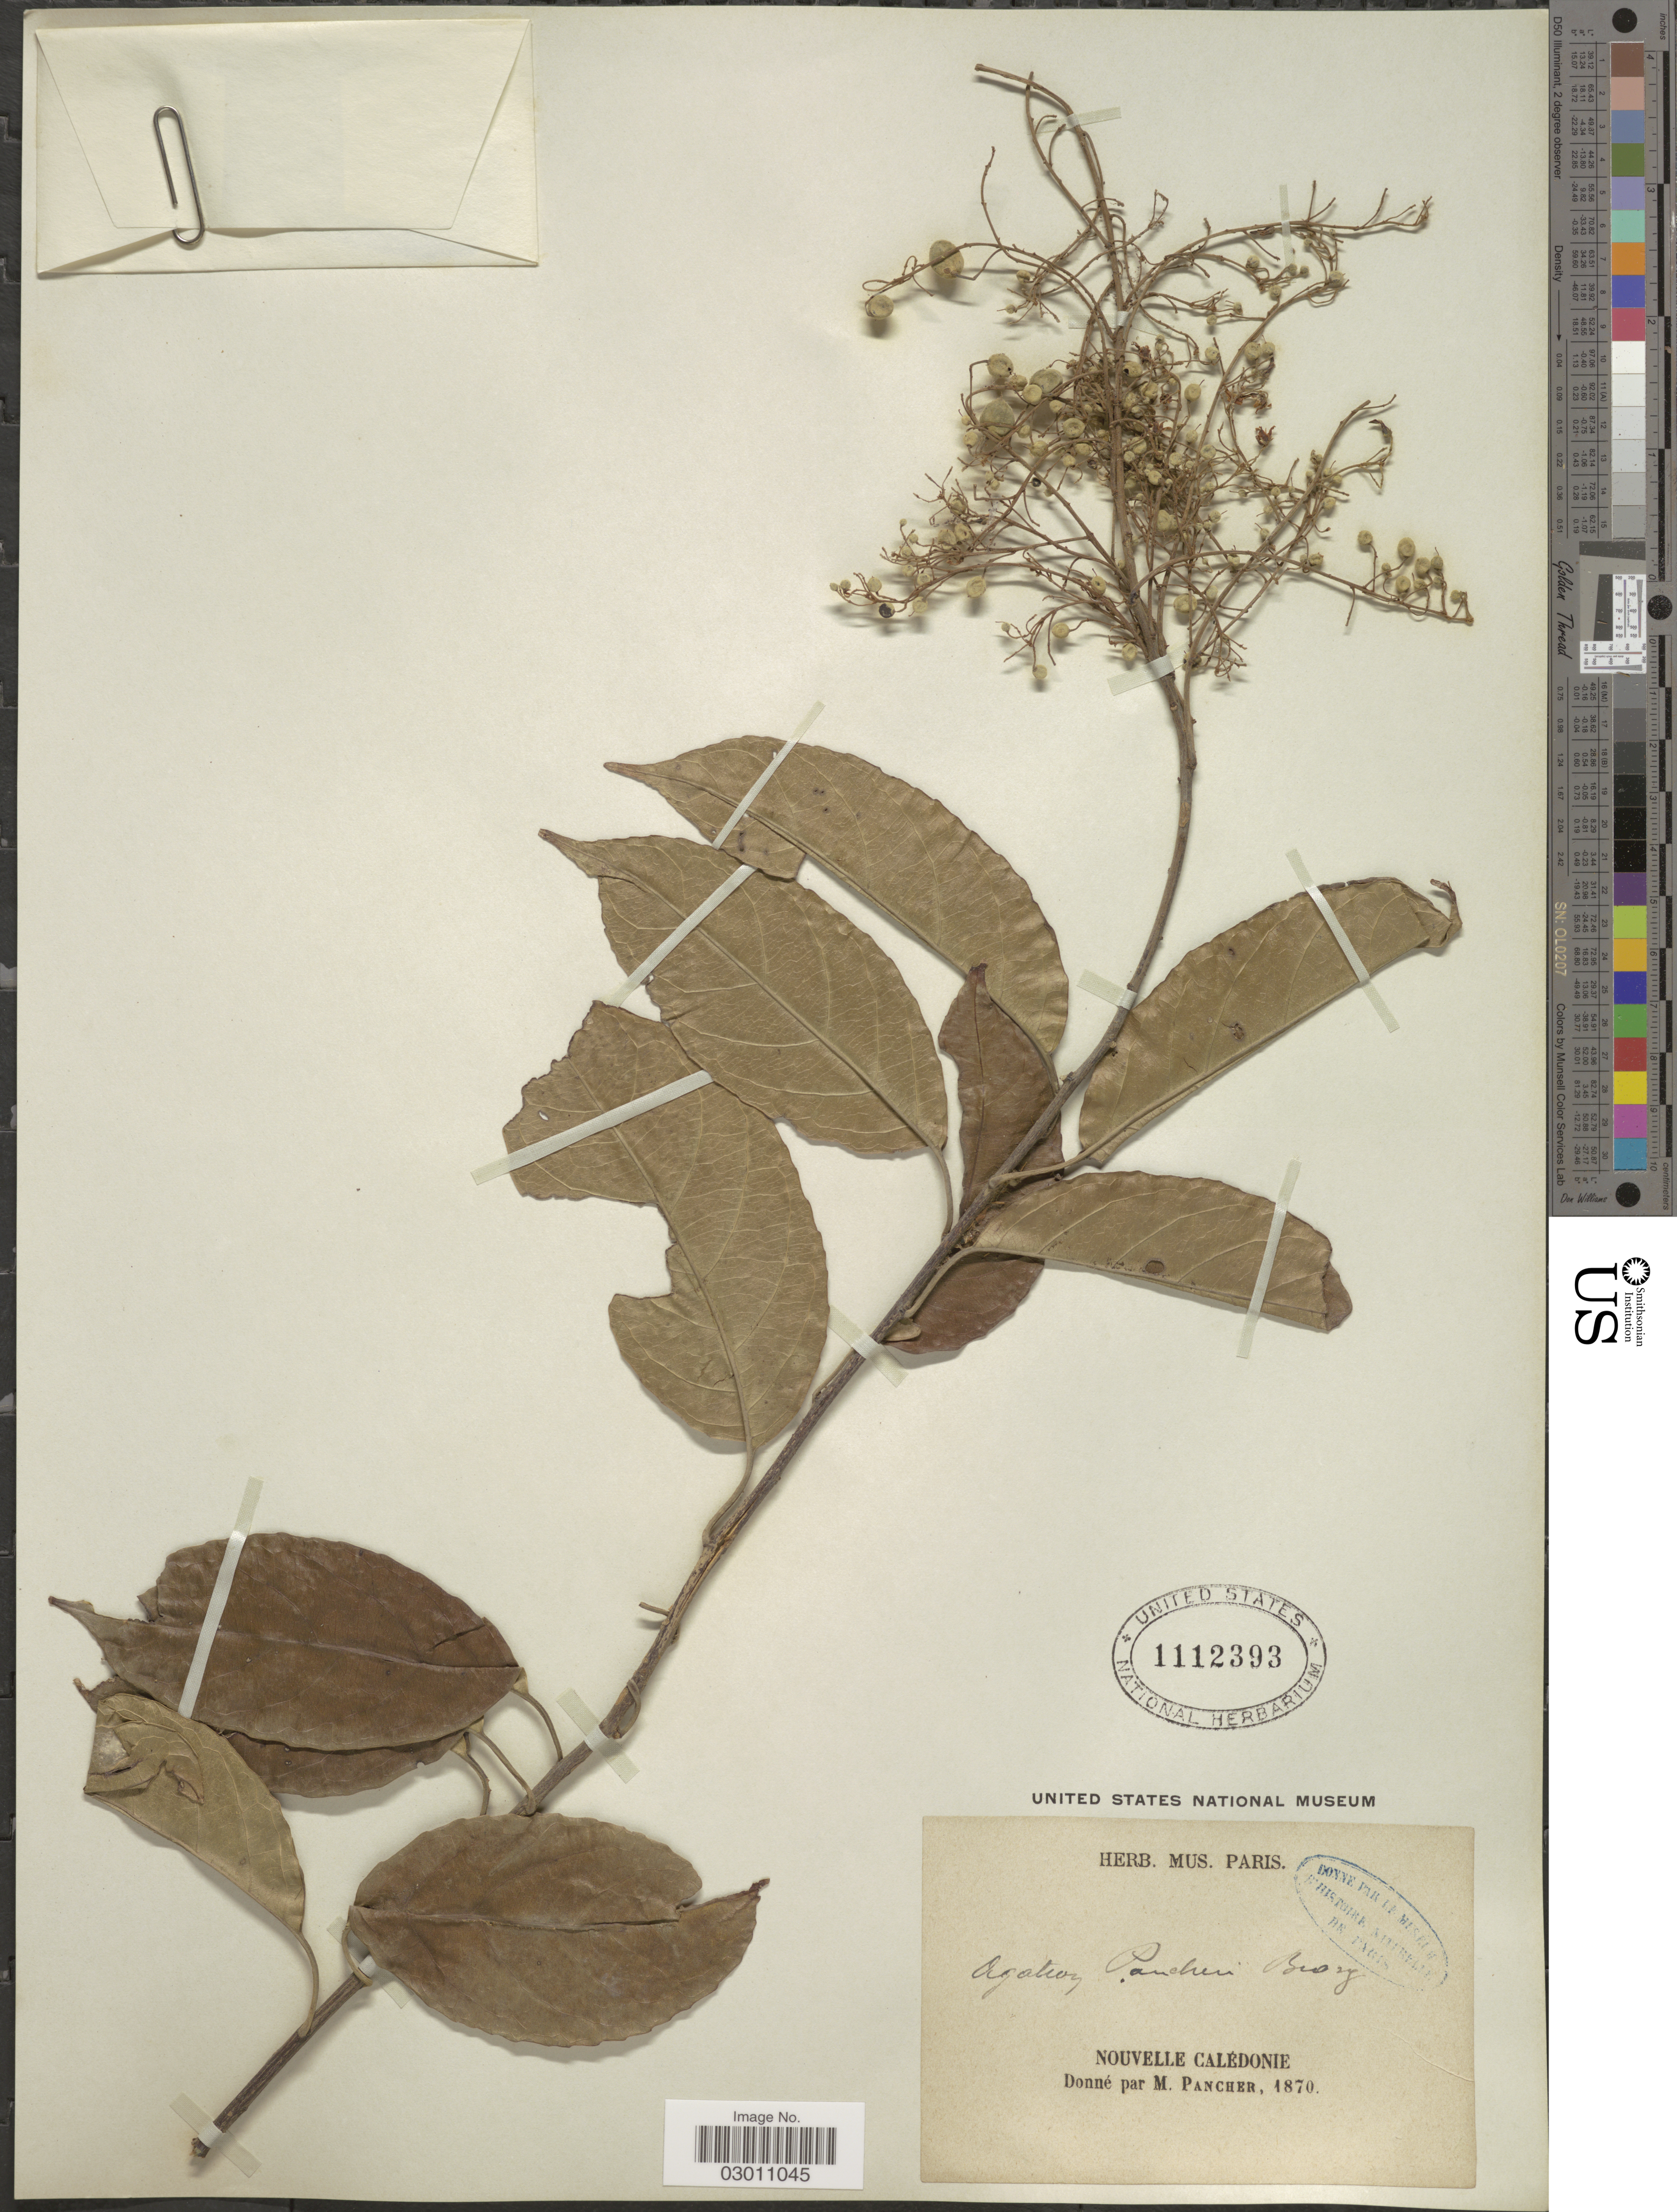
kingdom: Plantae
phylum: Tracheophyta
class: Magnoliopsida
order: Malpighiales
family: Violaceae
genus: Agatea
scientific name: Agatea pancheri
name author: (Brongn.) K. Schum. ex Melch.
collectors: ex herb. Mus. Paris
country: New Caledonia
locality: Nouvelle Calédonie.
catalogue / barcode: US 1112393